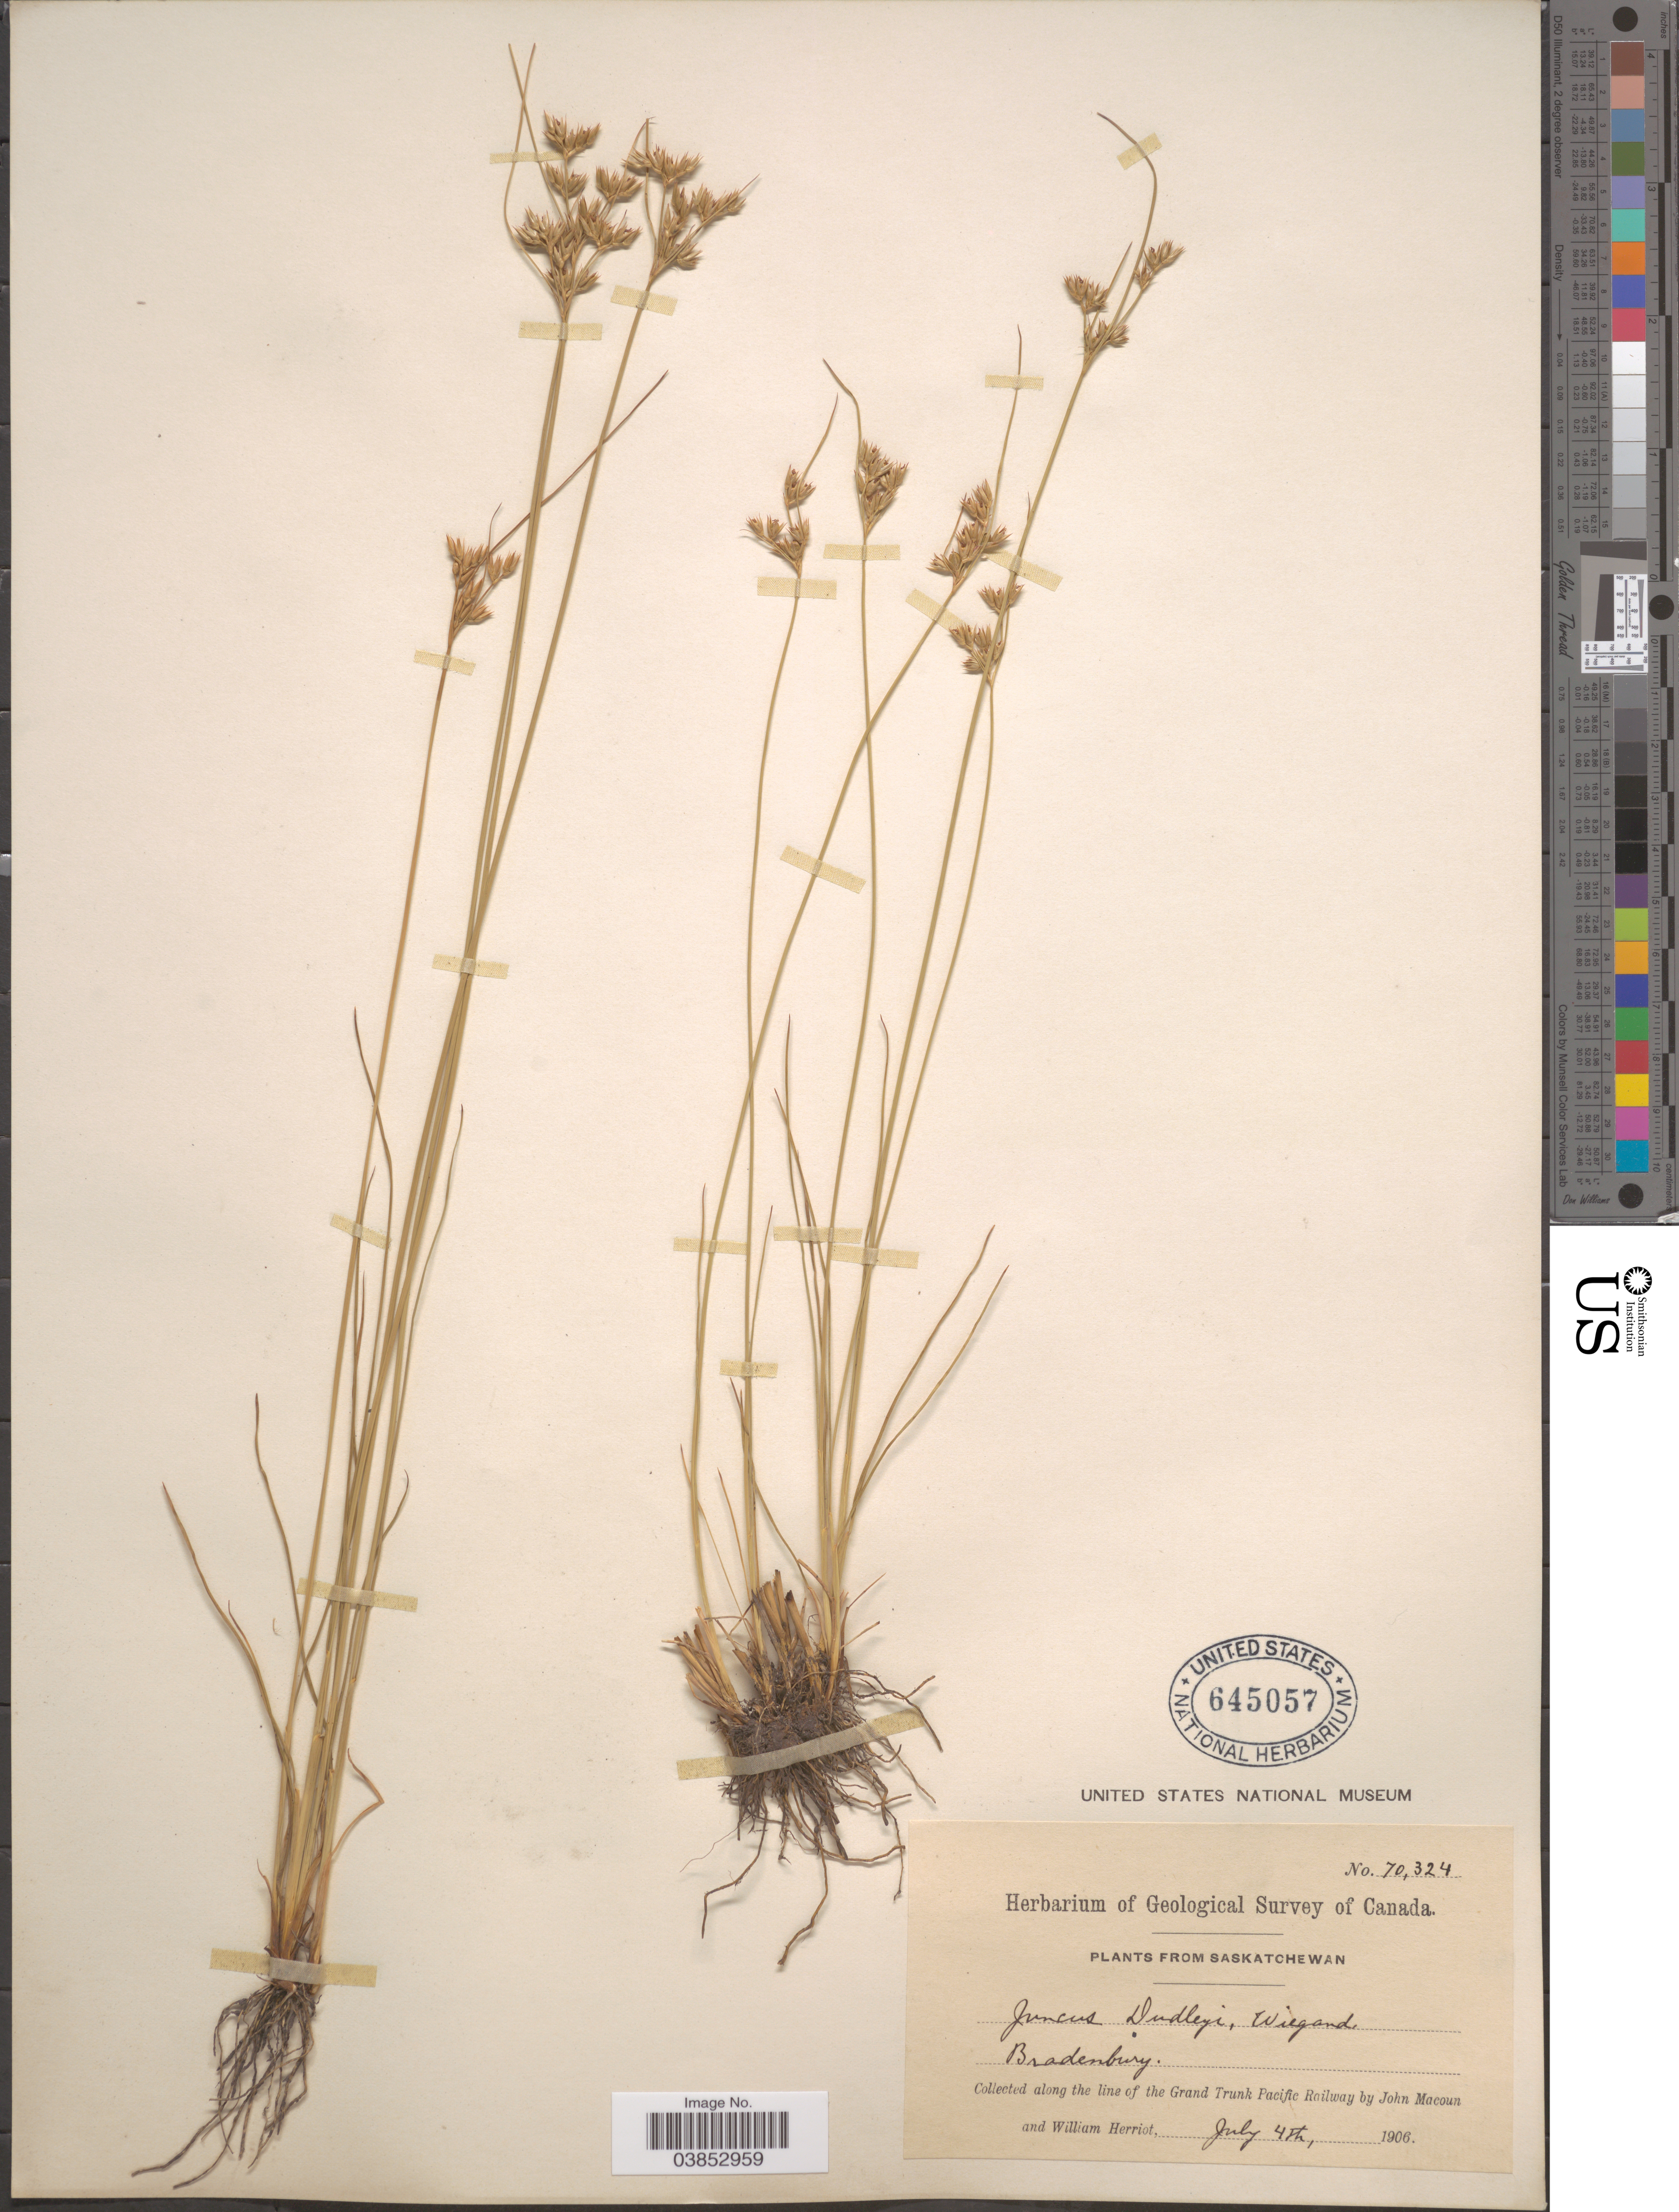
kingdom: Plantae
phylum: Tracheophyta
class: Liliopsida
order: Poales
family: Juncaceae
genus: Juncus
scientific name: Juncus dudleyi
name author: Wiegand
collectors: J. Macoun & W. Herriot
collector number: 70324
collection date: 1906-07-04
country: Canada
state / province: Saskatchewan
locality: Bradenbury. Along the line of the Grand Trunk Pacific Railway.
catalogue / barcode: US 645057